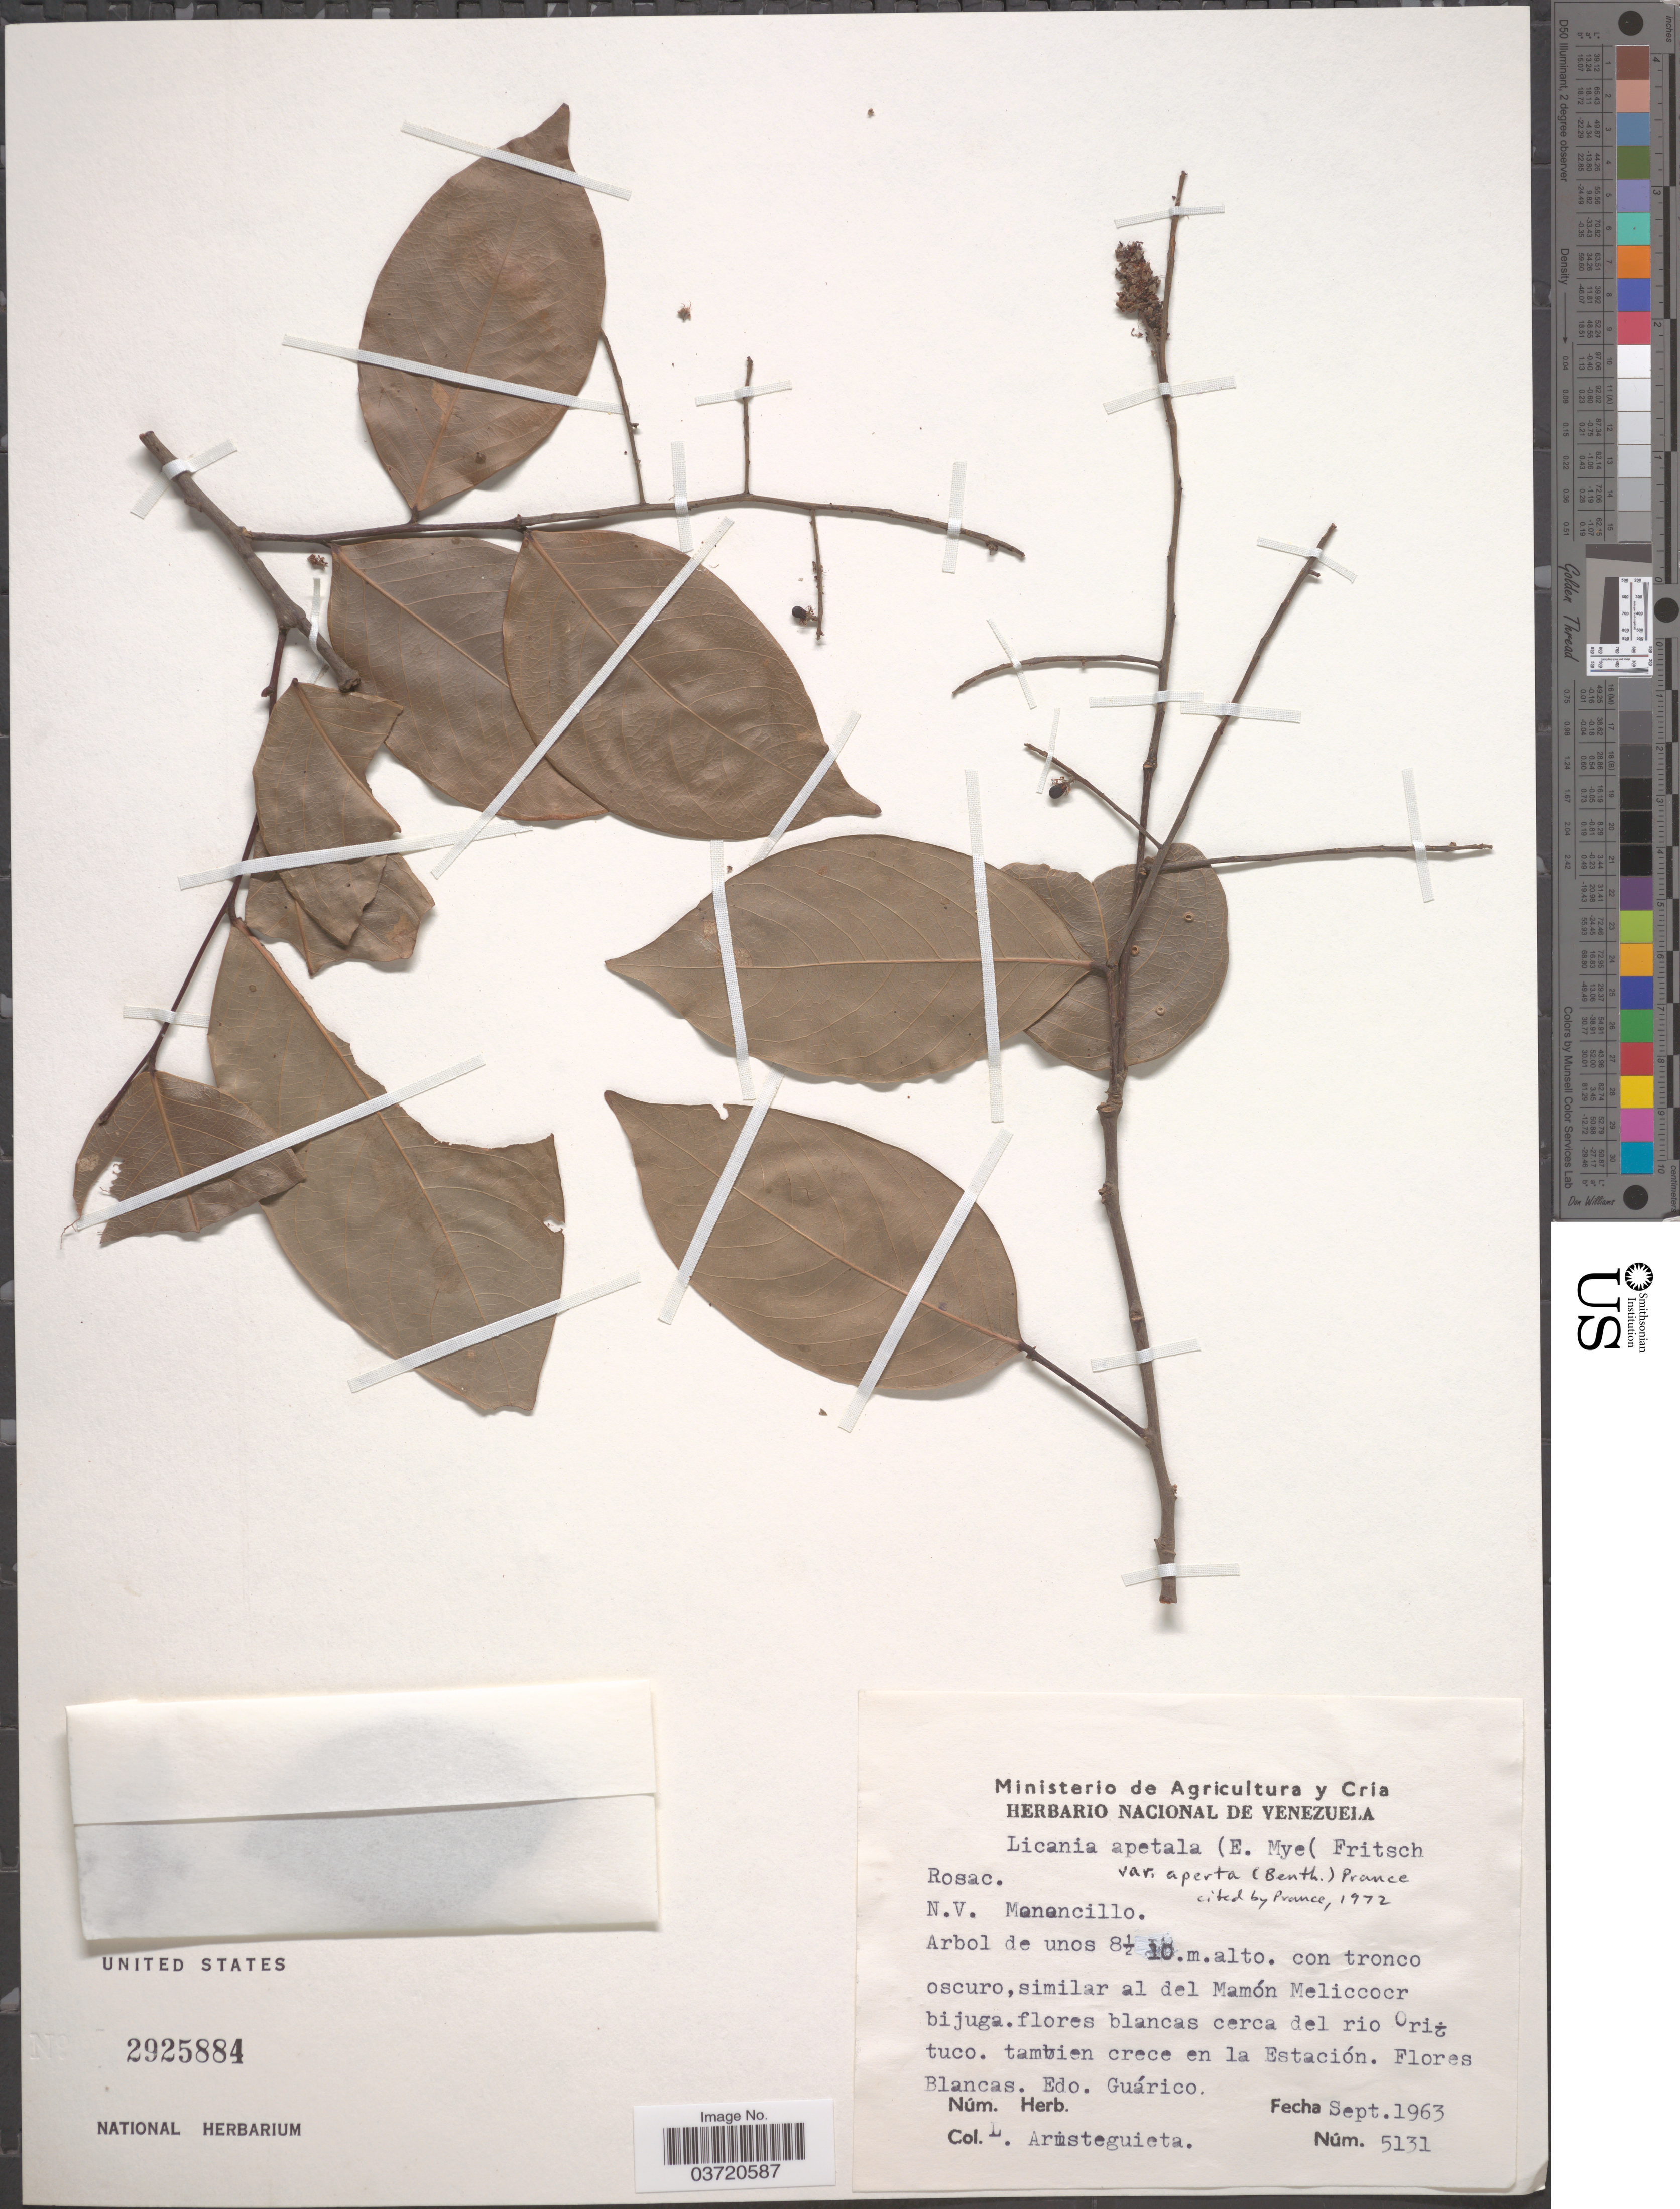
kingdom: Plantae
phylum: Tracheophyta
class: Magnoliopsida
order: Malpighiales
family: Chrysobalanaceae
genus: Leptobalanus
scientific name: Leptobalanus apetalus var. apertus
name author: (Benth.) Sothers & Prance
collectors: L. Aristeguieta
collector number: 5131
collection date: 1963-09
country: Venezuela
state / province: Guarico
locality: Flores blancas cerca del rio Orituco. tambien crece en la Estación. Flores Blancas.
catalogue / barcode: US 2925884